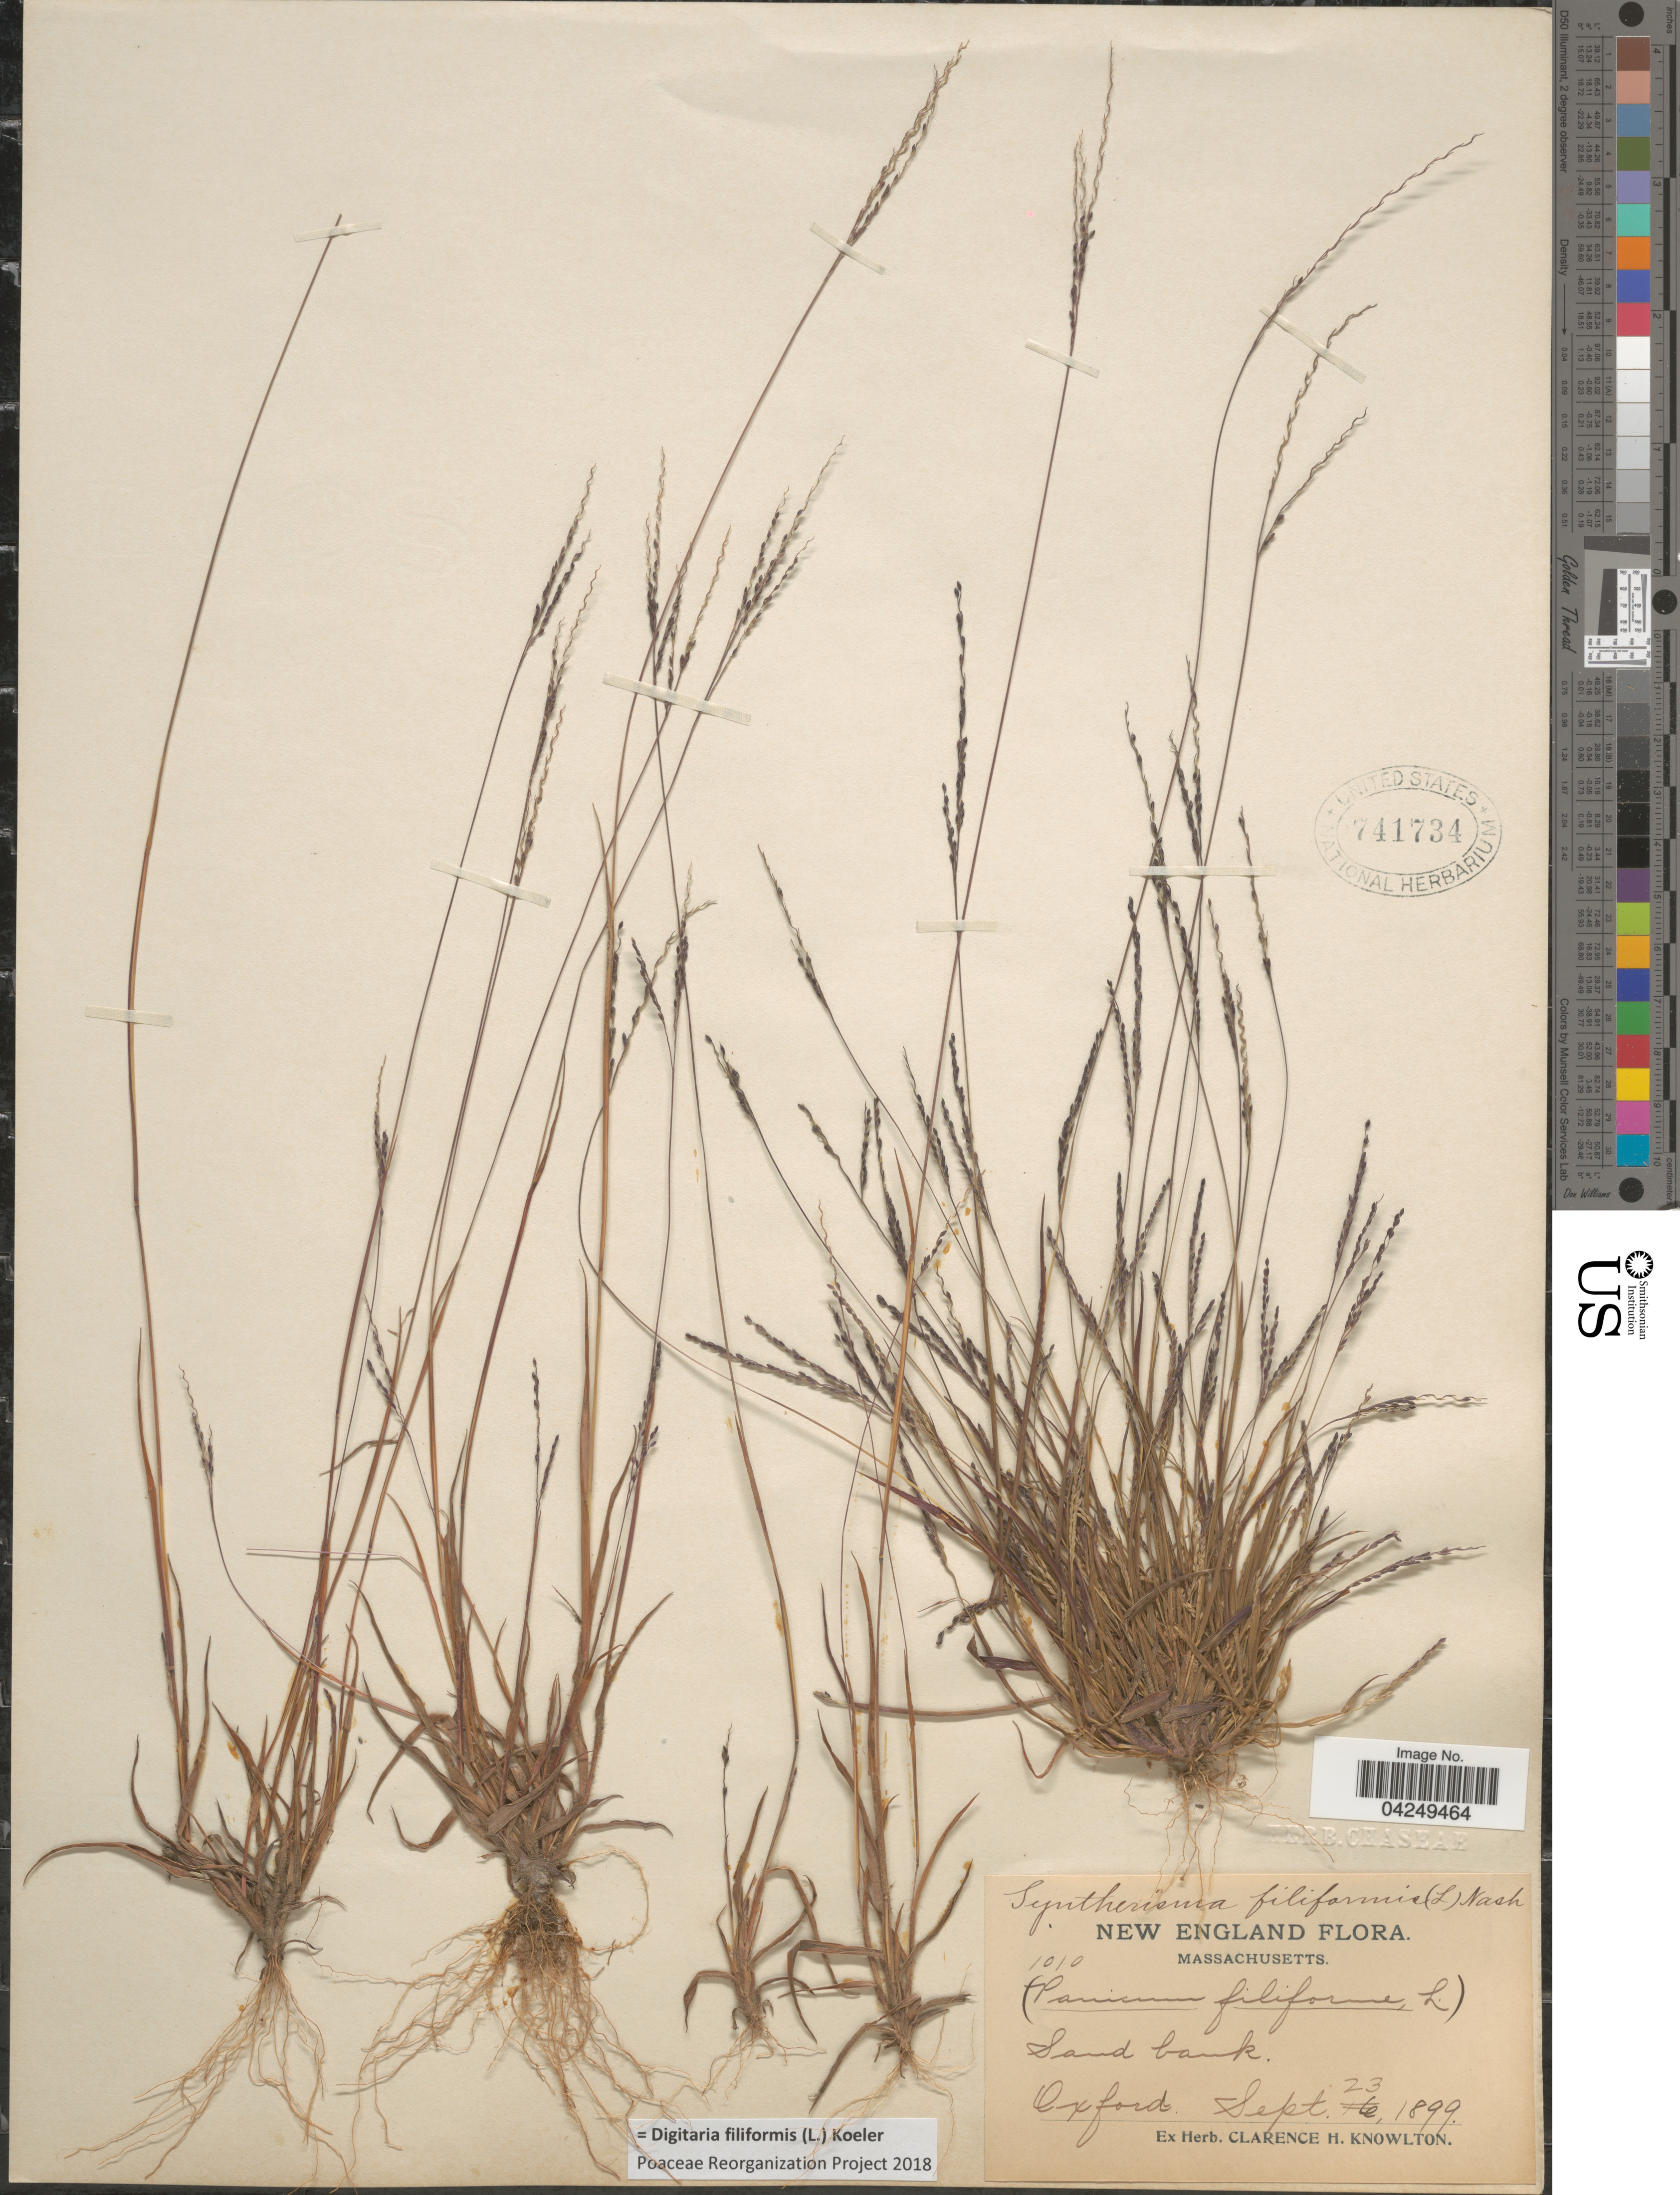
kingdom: Plantae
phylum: Tracheophyta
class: Liliopsida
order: Poales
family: Poaceae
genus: Digitaria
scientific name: Digitaria filiformis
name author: (L.) Koeler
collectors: Ex Herb. Clarence H. Knowlton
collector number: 1010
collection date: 1899-09-23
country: United States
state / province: Massachusetts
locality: New England. Sand bank. Oxford.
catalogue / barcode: US 741734